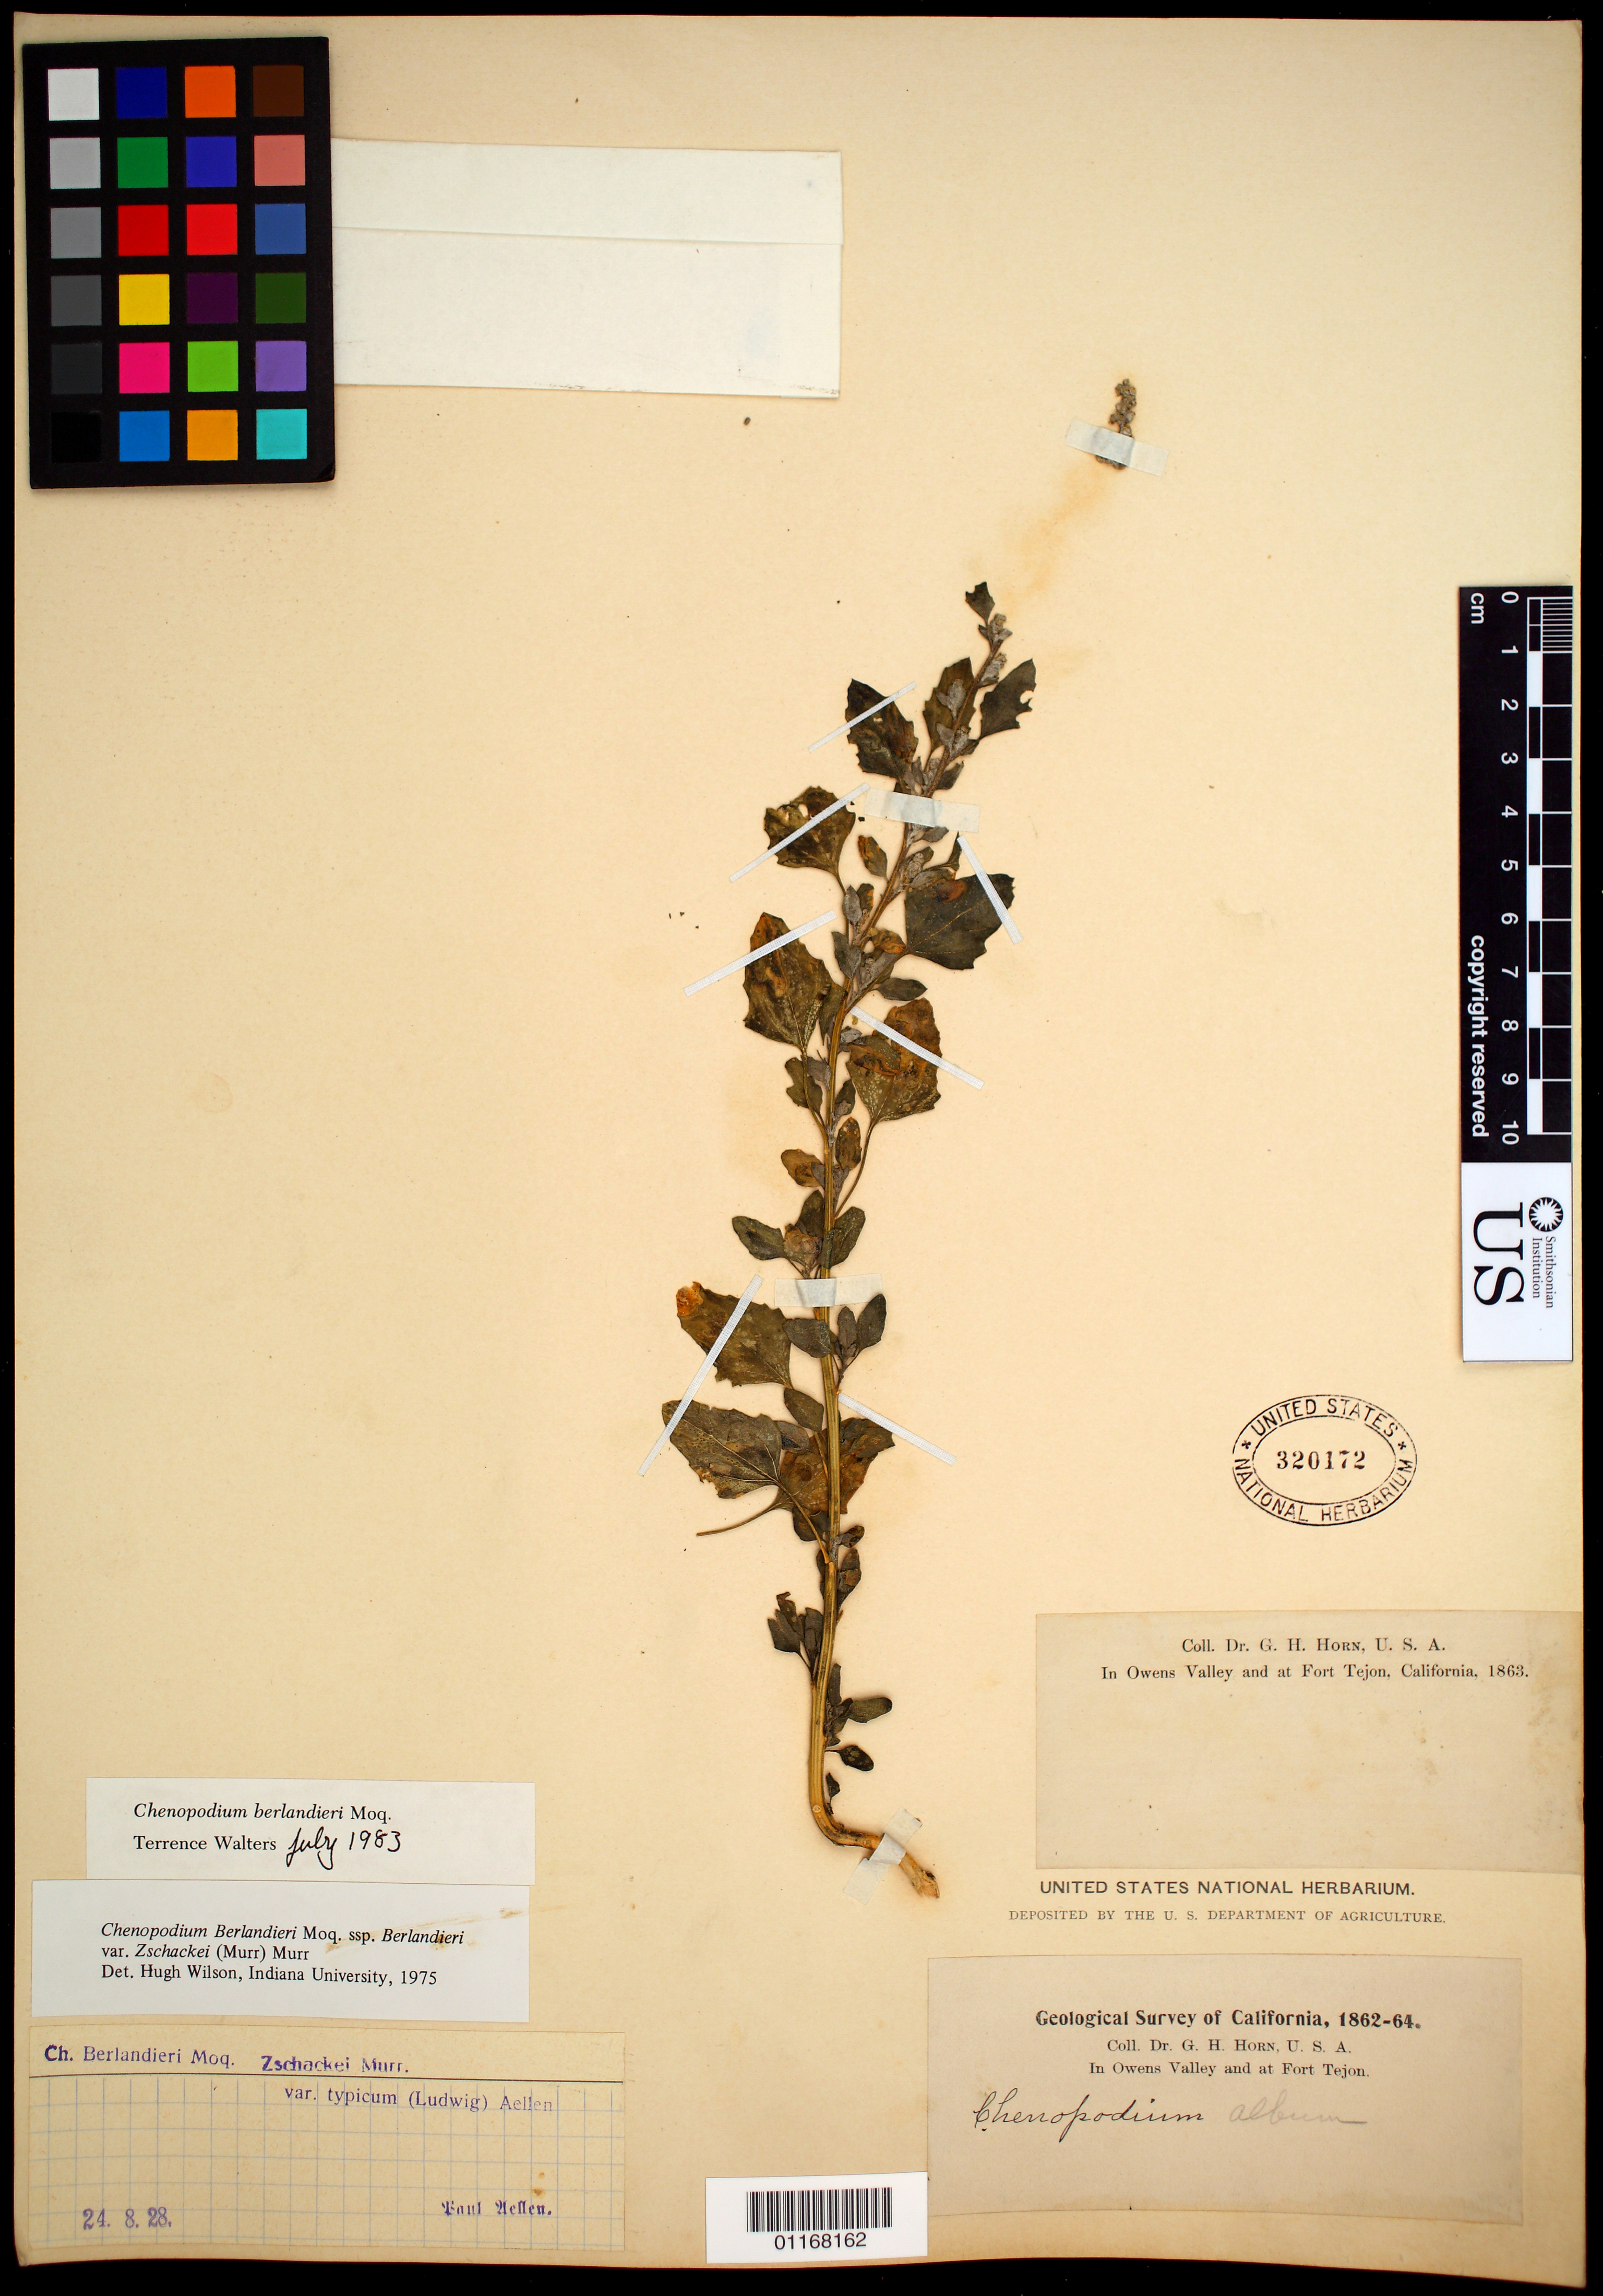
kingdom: Plantae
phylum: Tracheophyta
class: Magnoliopsida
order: Caryophyllales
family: Amaranthaceae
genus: Chenopodium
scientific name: Chenopodium berlandieri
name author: Moq.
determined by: Walters, T.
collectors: G. Horn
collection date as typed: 1862 to -- --- 1864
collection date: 1862/1864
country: United States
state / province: California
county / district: Kern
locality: In Owens Valley and at Fort Tejon.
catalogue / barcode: US 320172